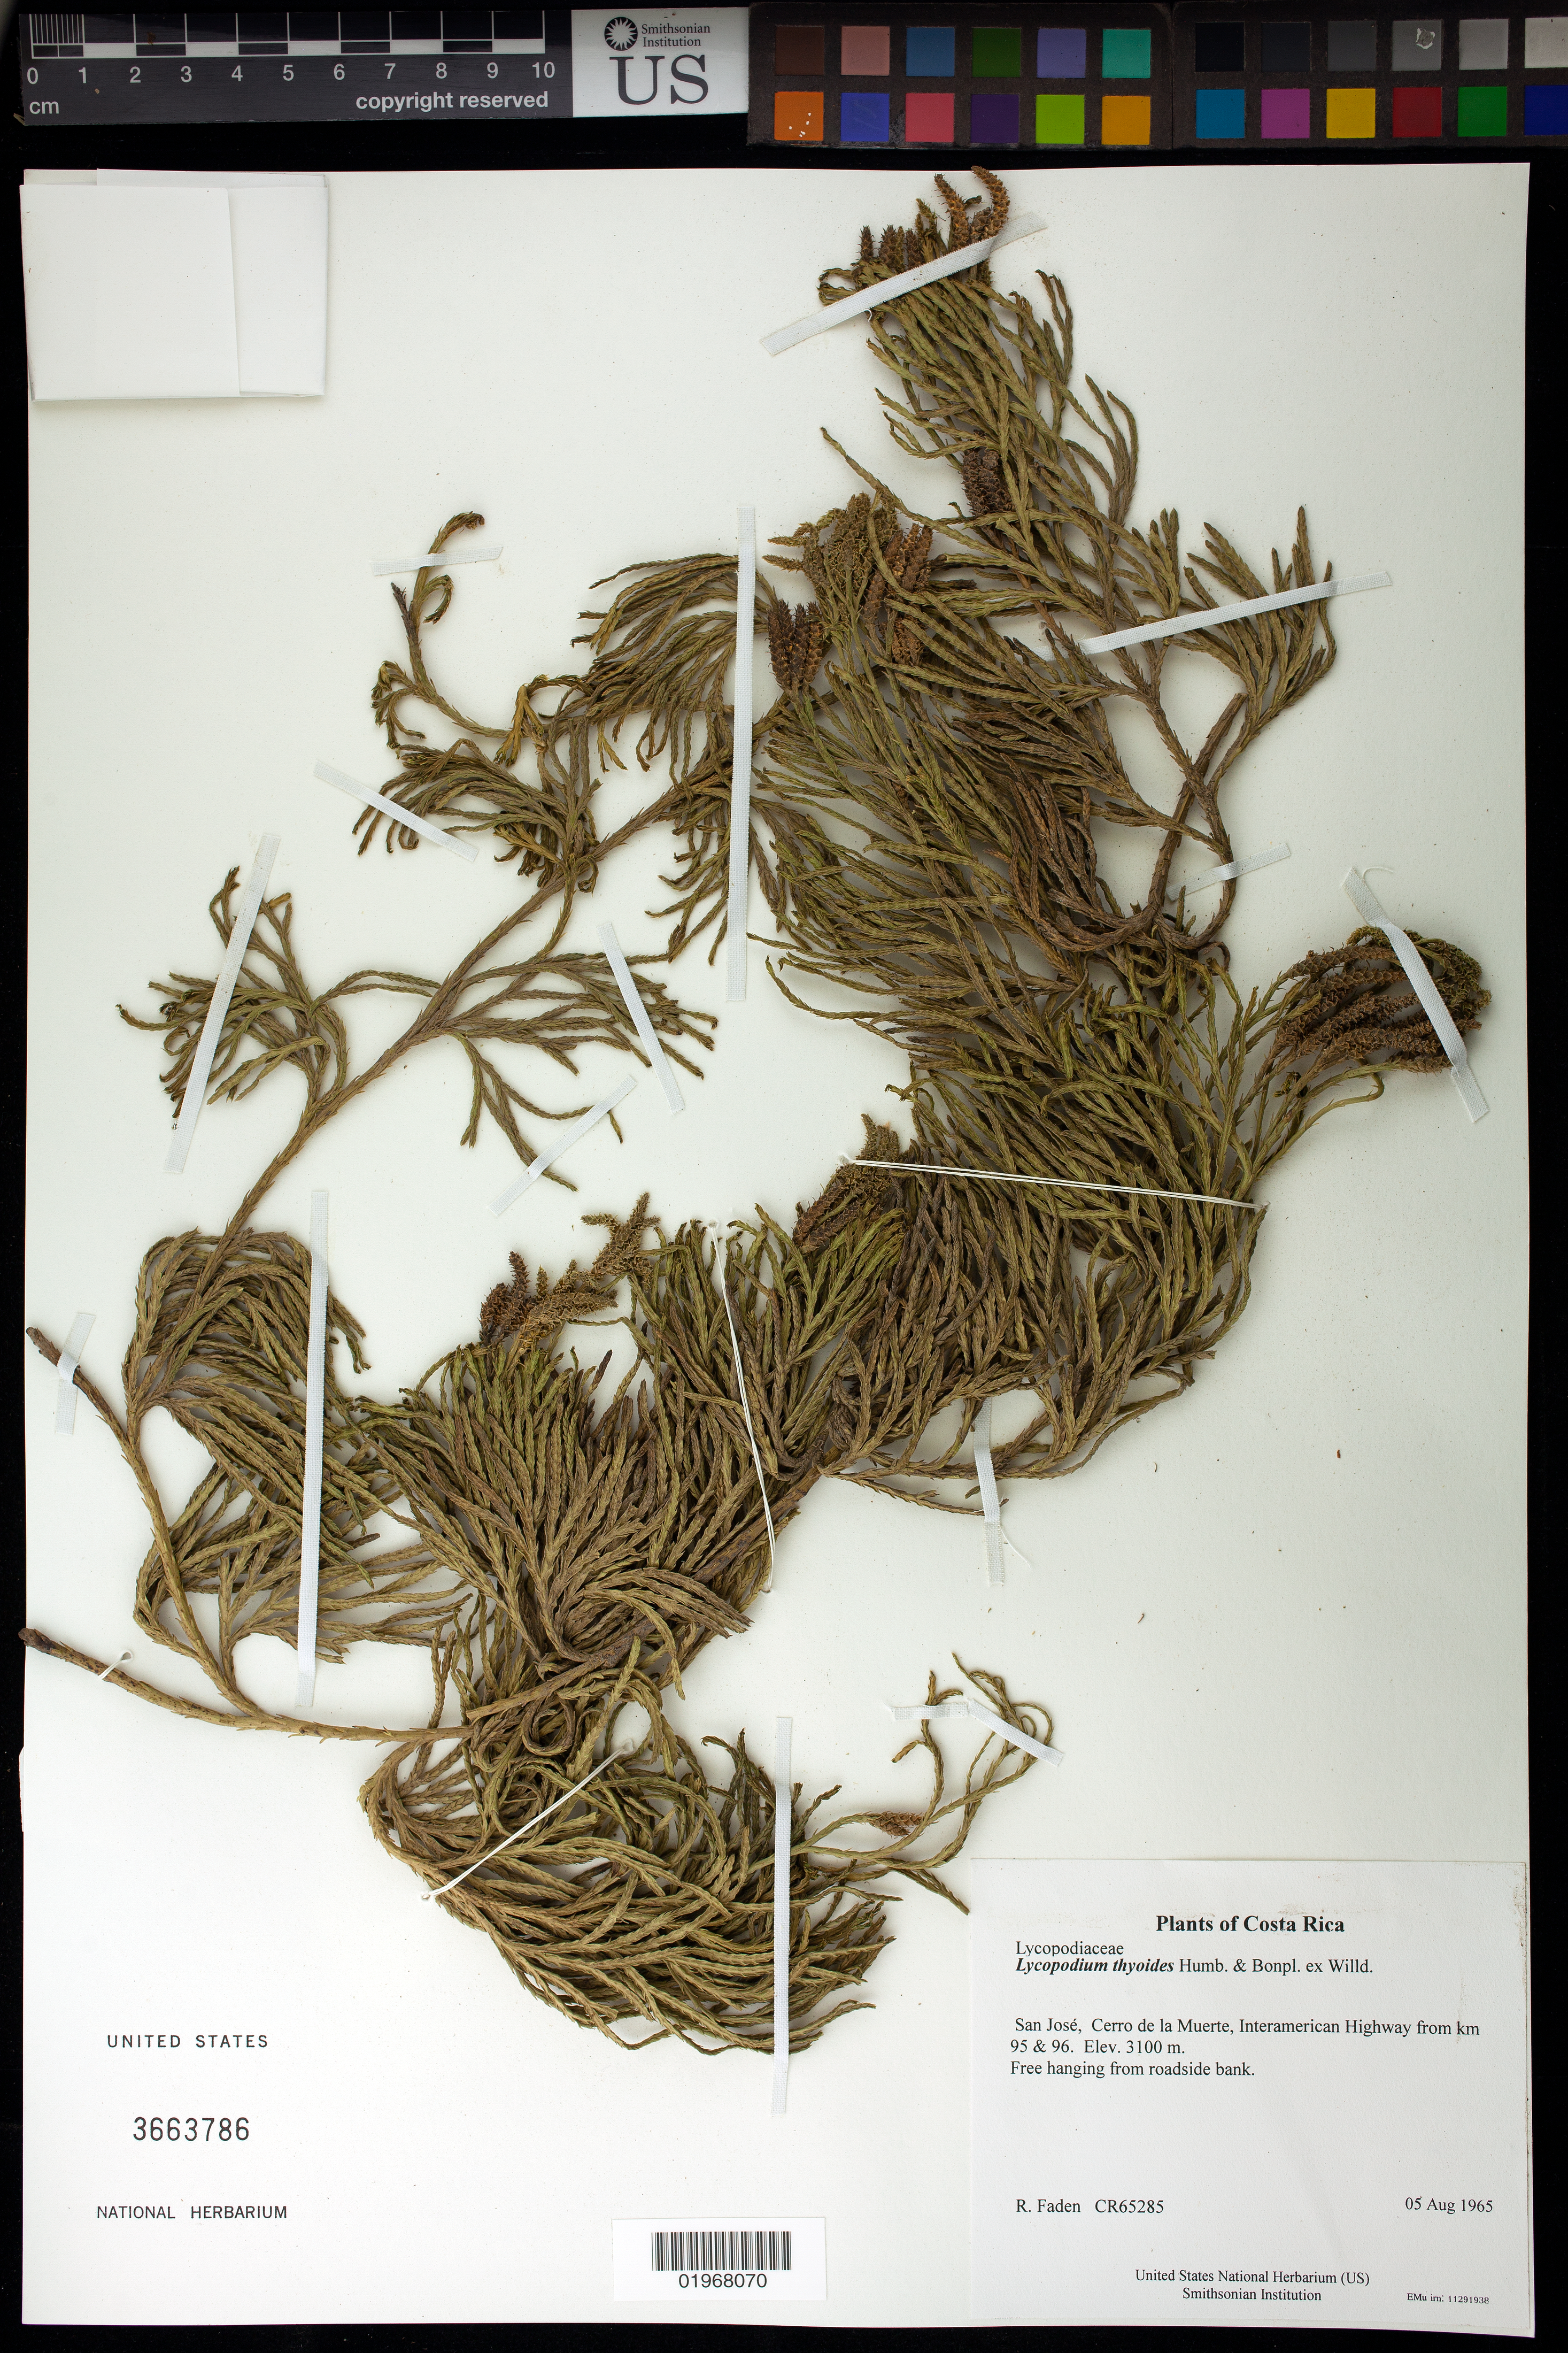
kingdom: Plantae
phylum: Tracheophyta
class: Lycopodiopsida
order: Lycopodiales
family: Lycopodiaceae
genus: Diphasiastrum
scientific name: Diphasiastrum thyoides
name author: (Humb. & Bonpl. ex Willd.) Holub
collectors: R. B. Faden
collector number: CR65285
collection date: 1965-08-05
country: Costa Rica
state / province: San José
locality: Cerro de la Muerte, Interamerican Highway from km 95 & 96.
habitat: Free hanging from roadside bank.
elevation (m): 3100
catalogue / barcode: US 3663786